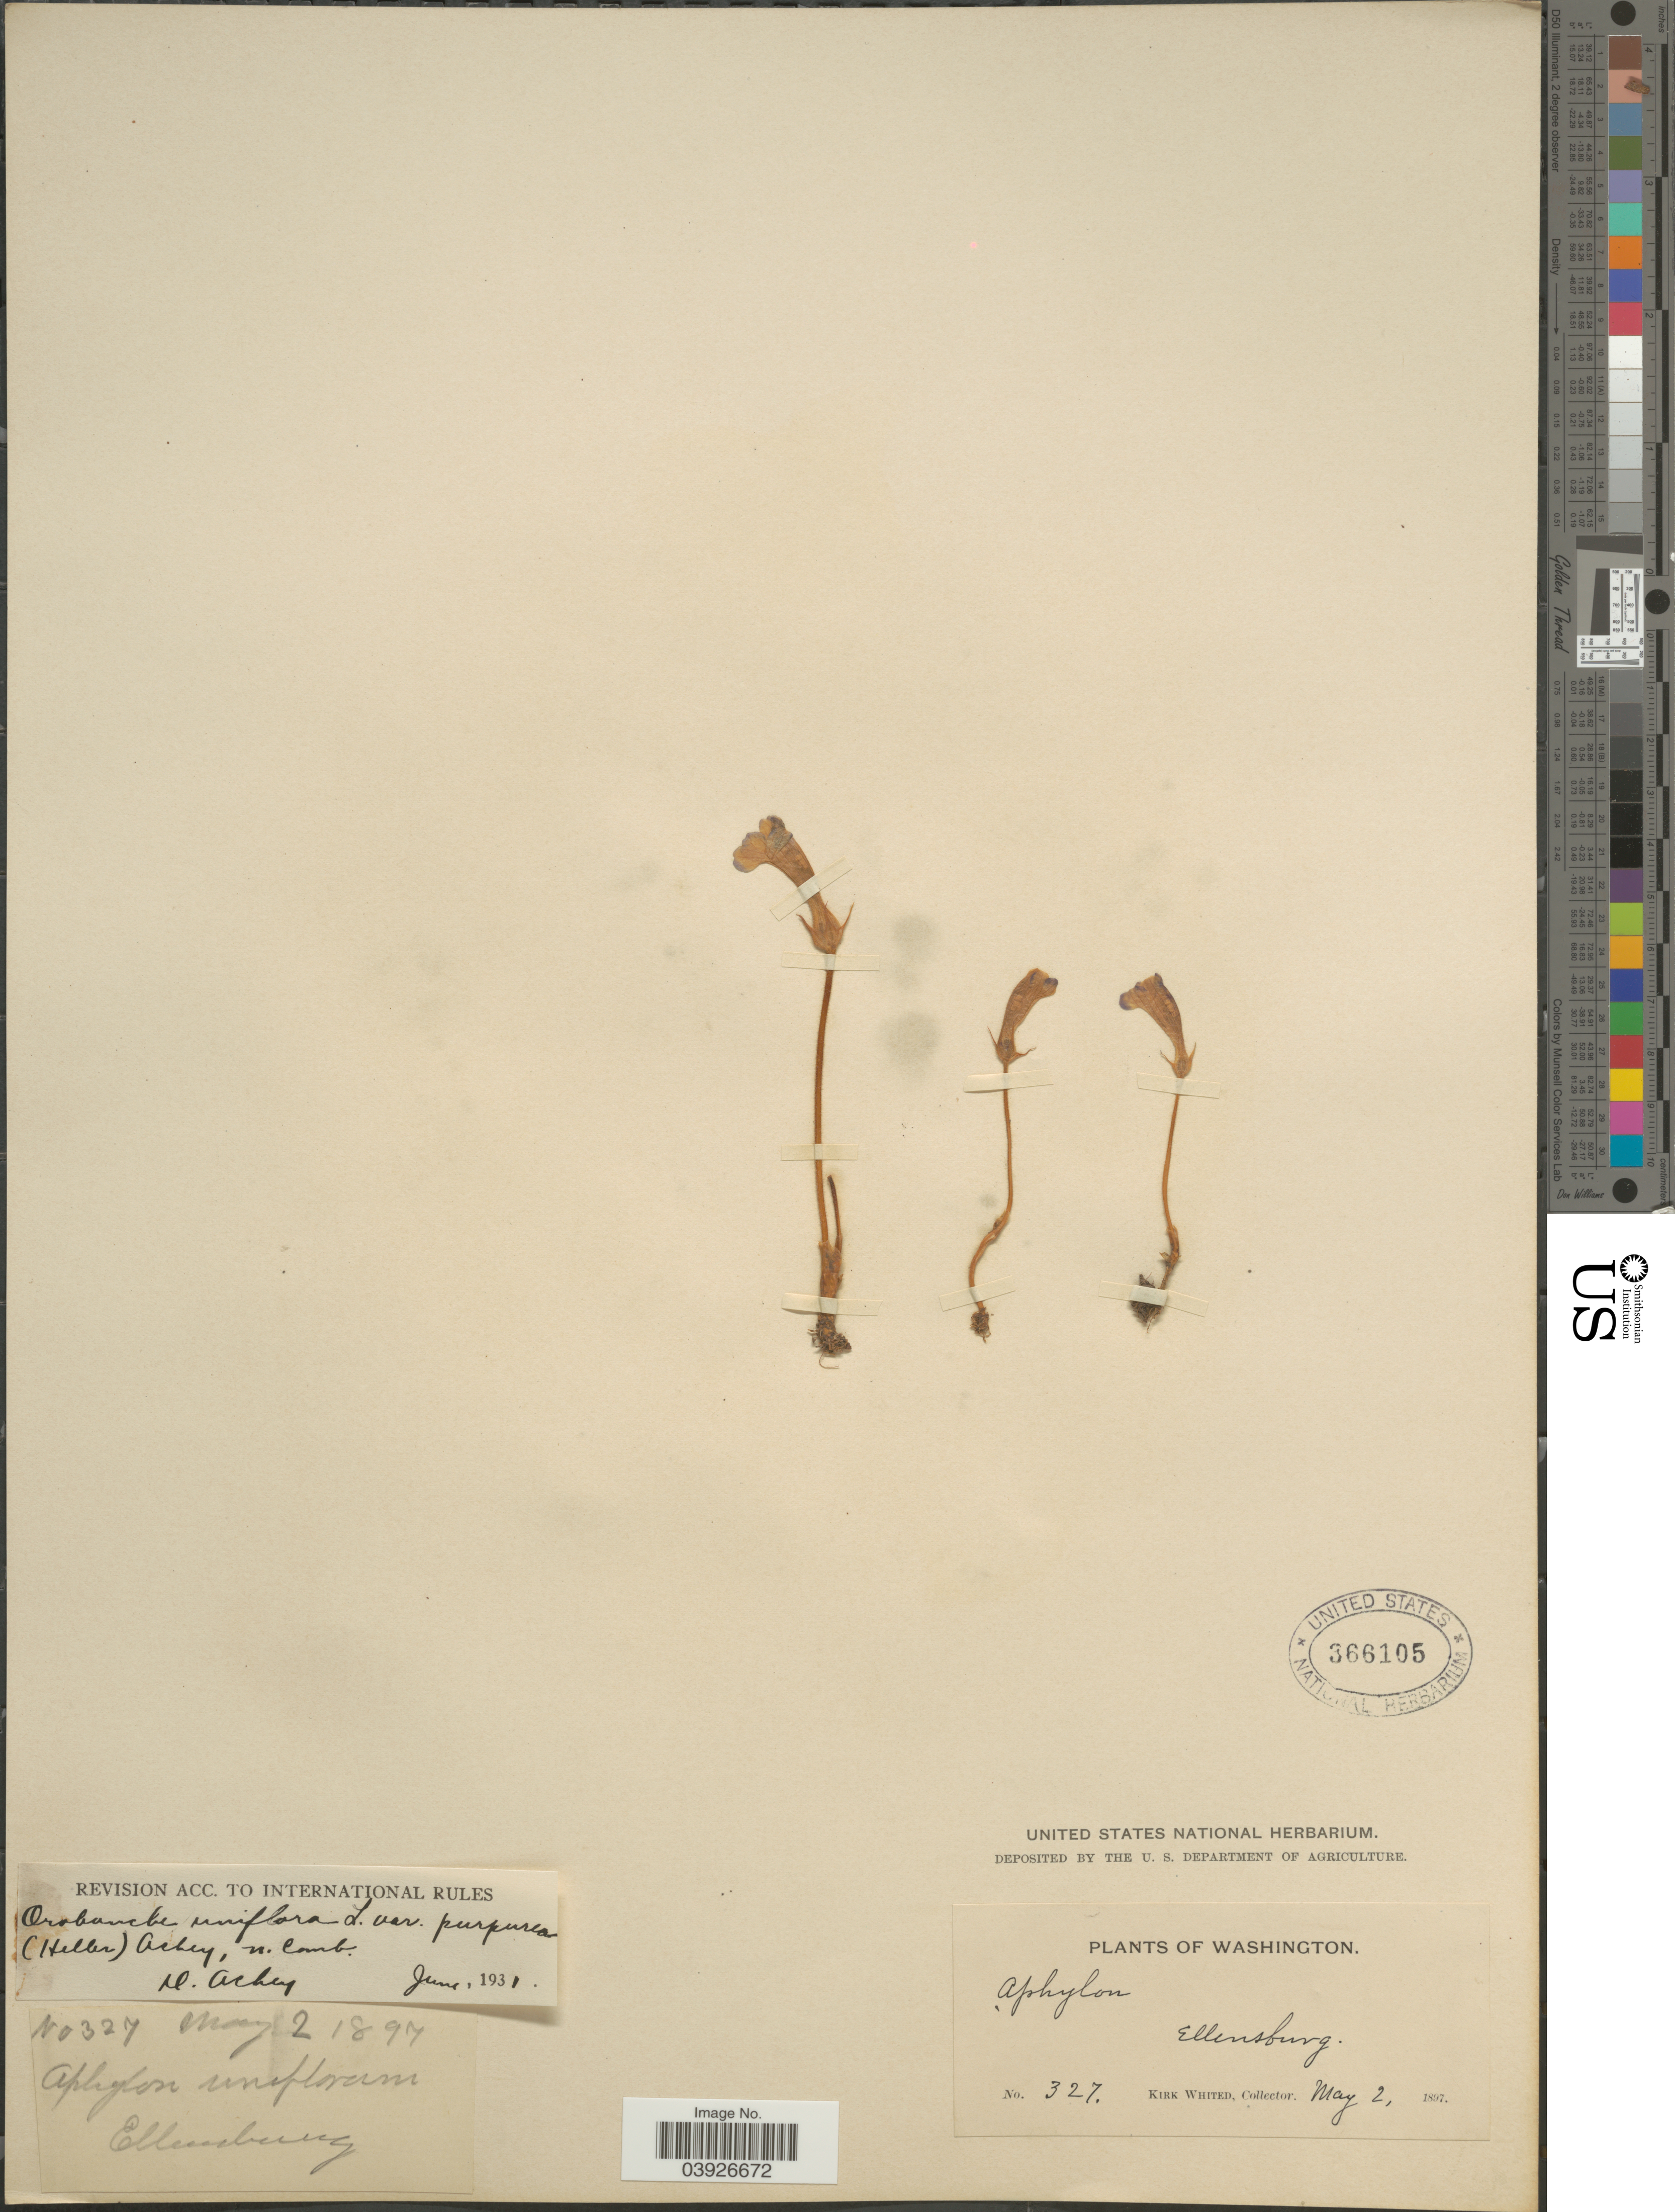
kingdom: Plantae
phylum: Tracheophyta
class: Magnoliopsida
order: Lamiales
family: Orobanchaceae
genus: Aphyllon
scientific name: Aphyllon purpureum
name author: (A. Heller) Holub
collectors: K. Whited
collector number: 327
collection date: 1897-05-02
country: United States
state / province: Washington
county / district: Kittitas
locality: Ellensburg.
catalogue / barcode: US 366105